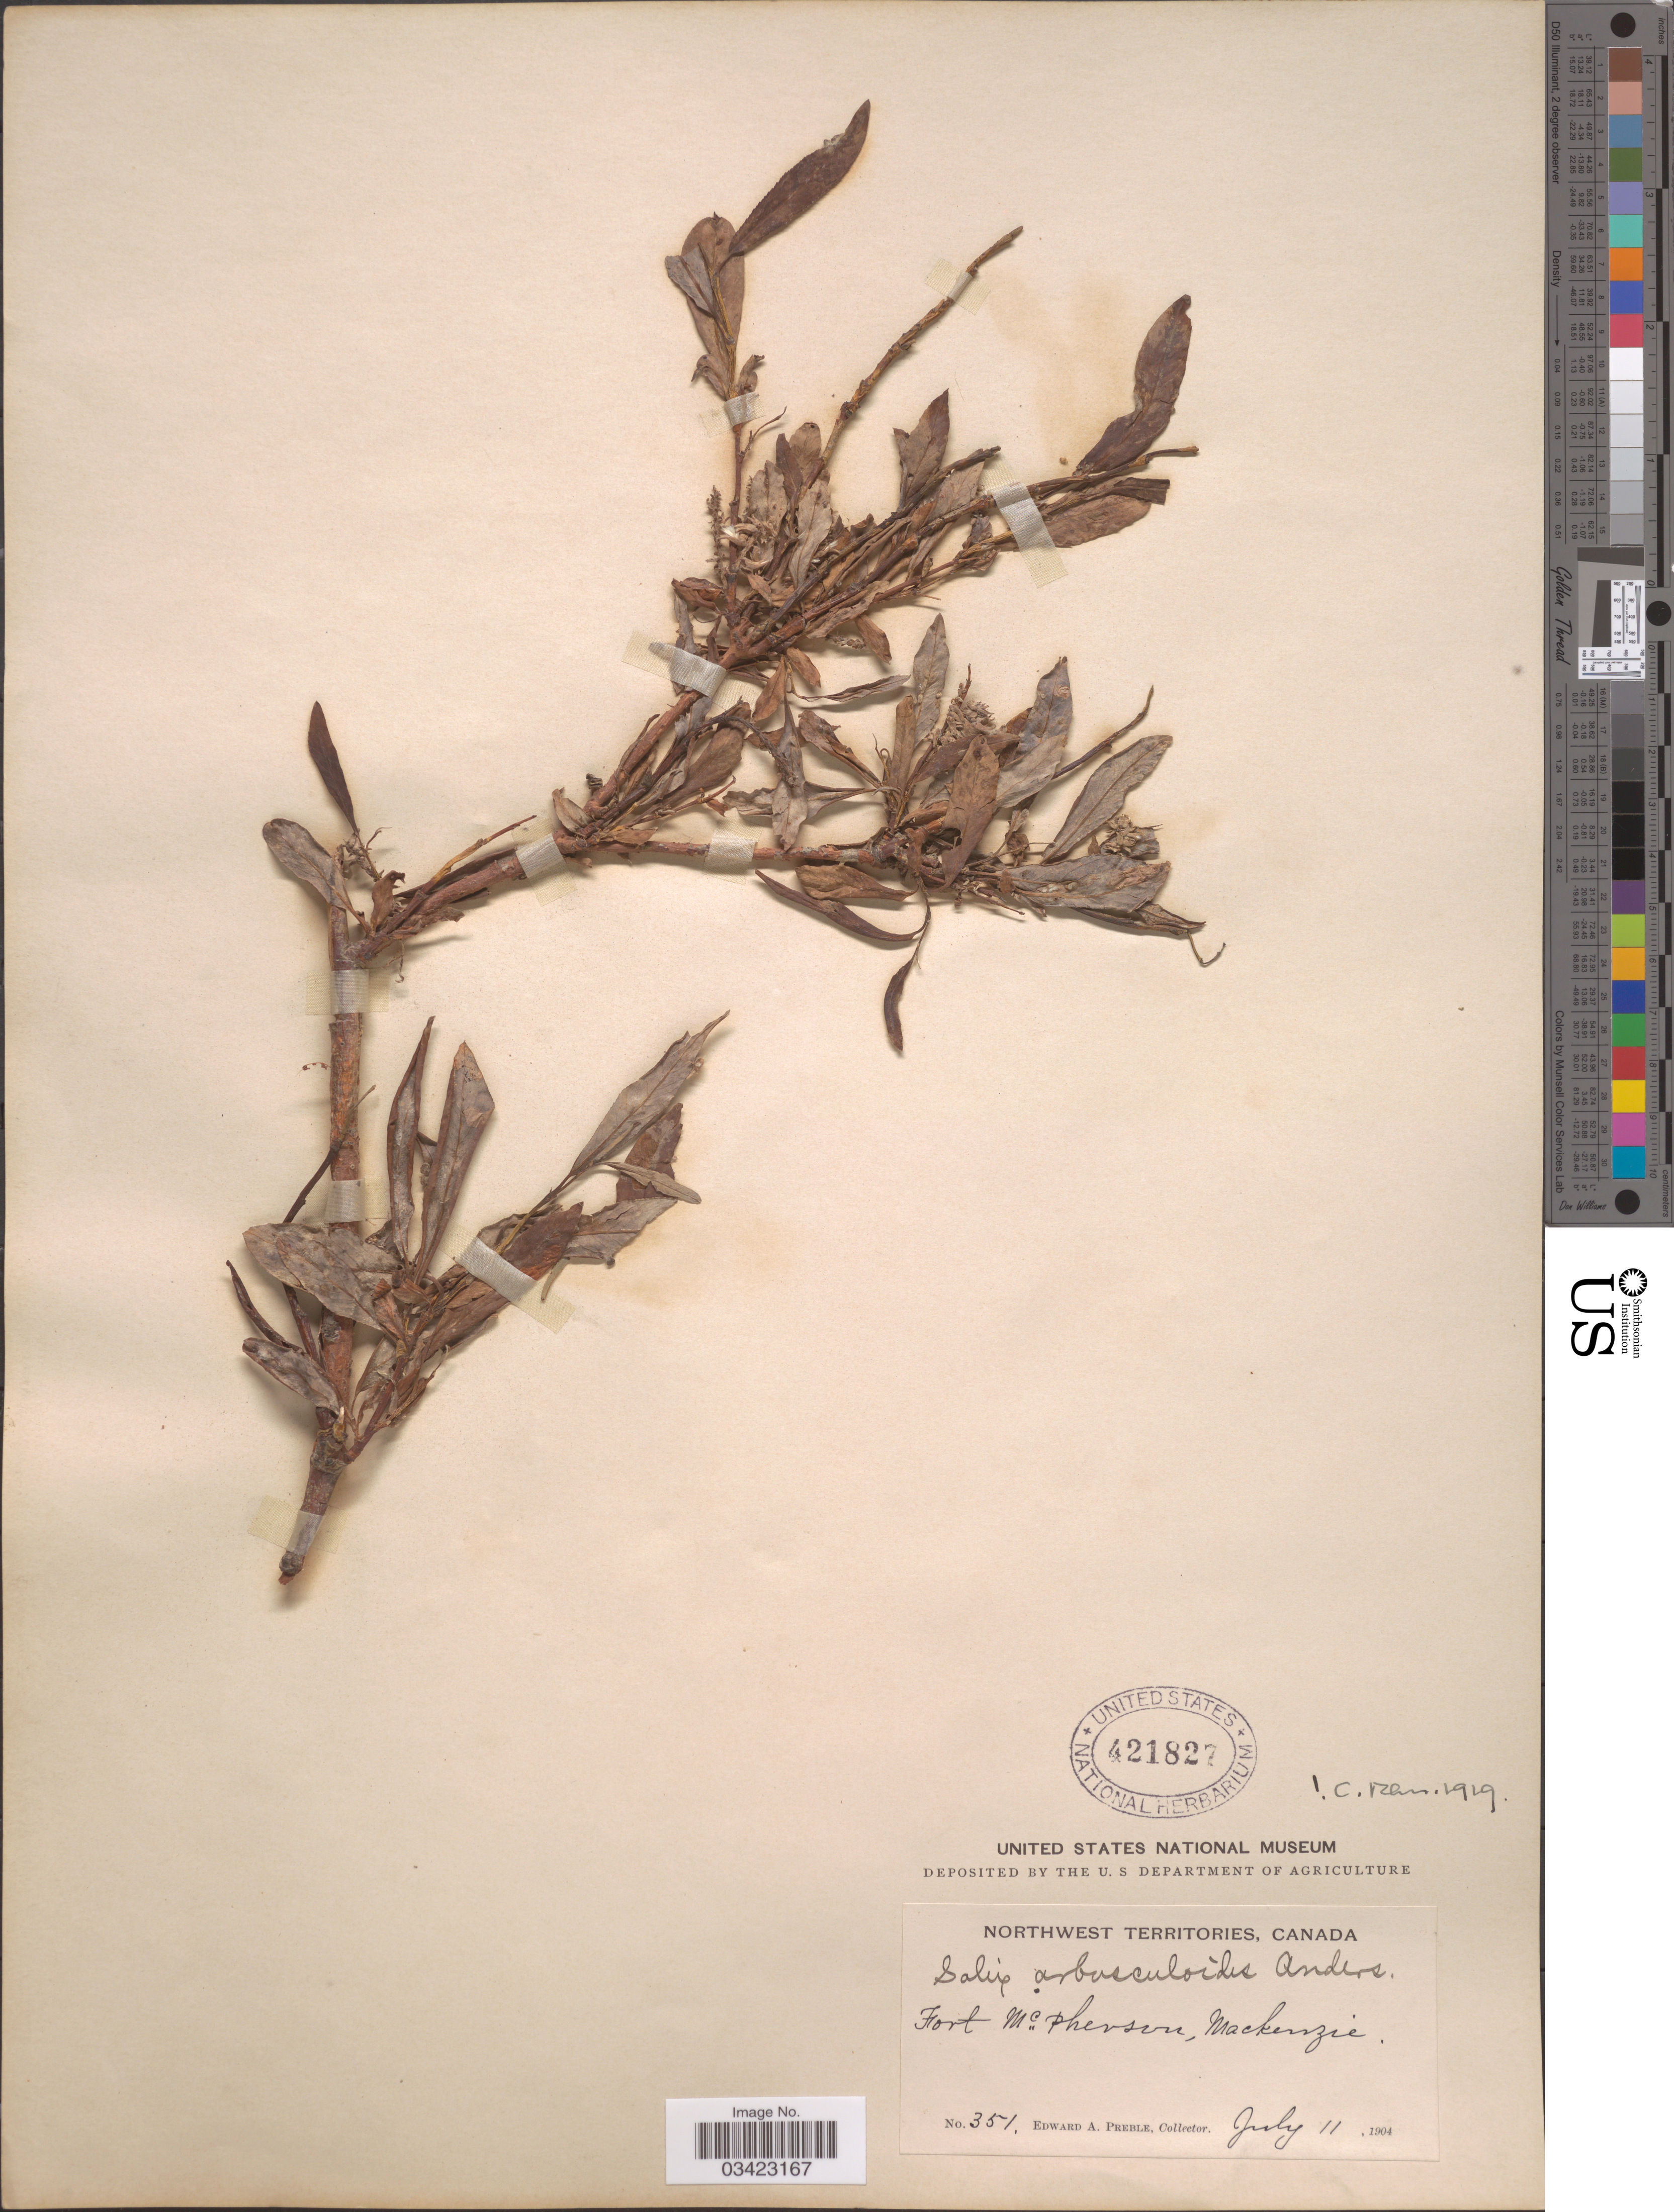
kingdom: Plantae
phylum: Tracheophyta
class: Magnoliopsida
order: Malpighiales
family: Salicaceae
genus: Salix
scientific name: Salix arbusculoides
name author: Andersson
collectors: E. Preble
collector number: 351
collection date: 1904-07-11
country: Canada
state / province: Northwest Territories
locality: Fort McPherson, Mackenzie.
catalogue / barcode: US 421827